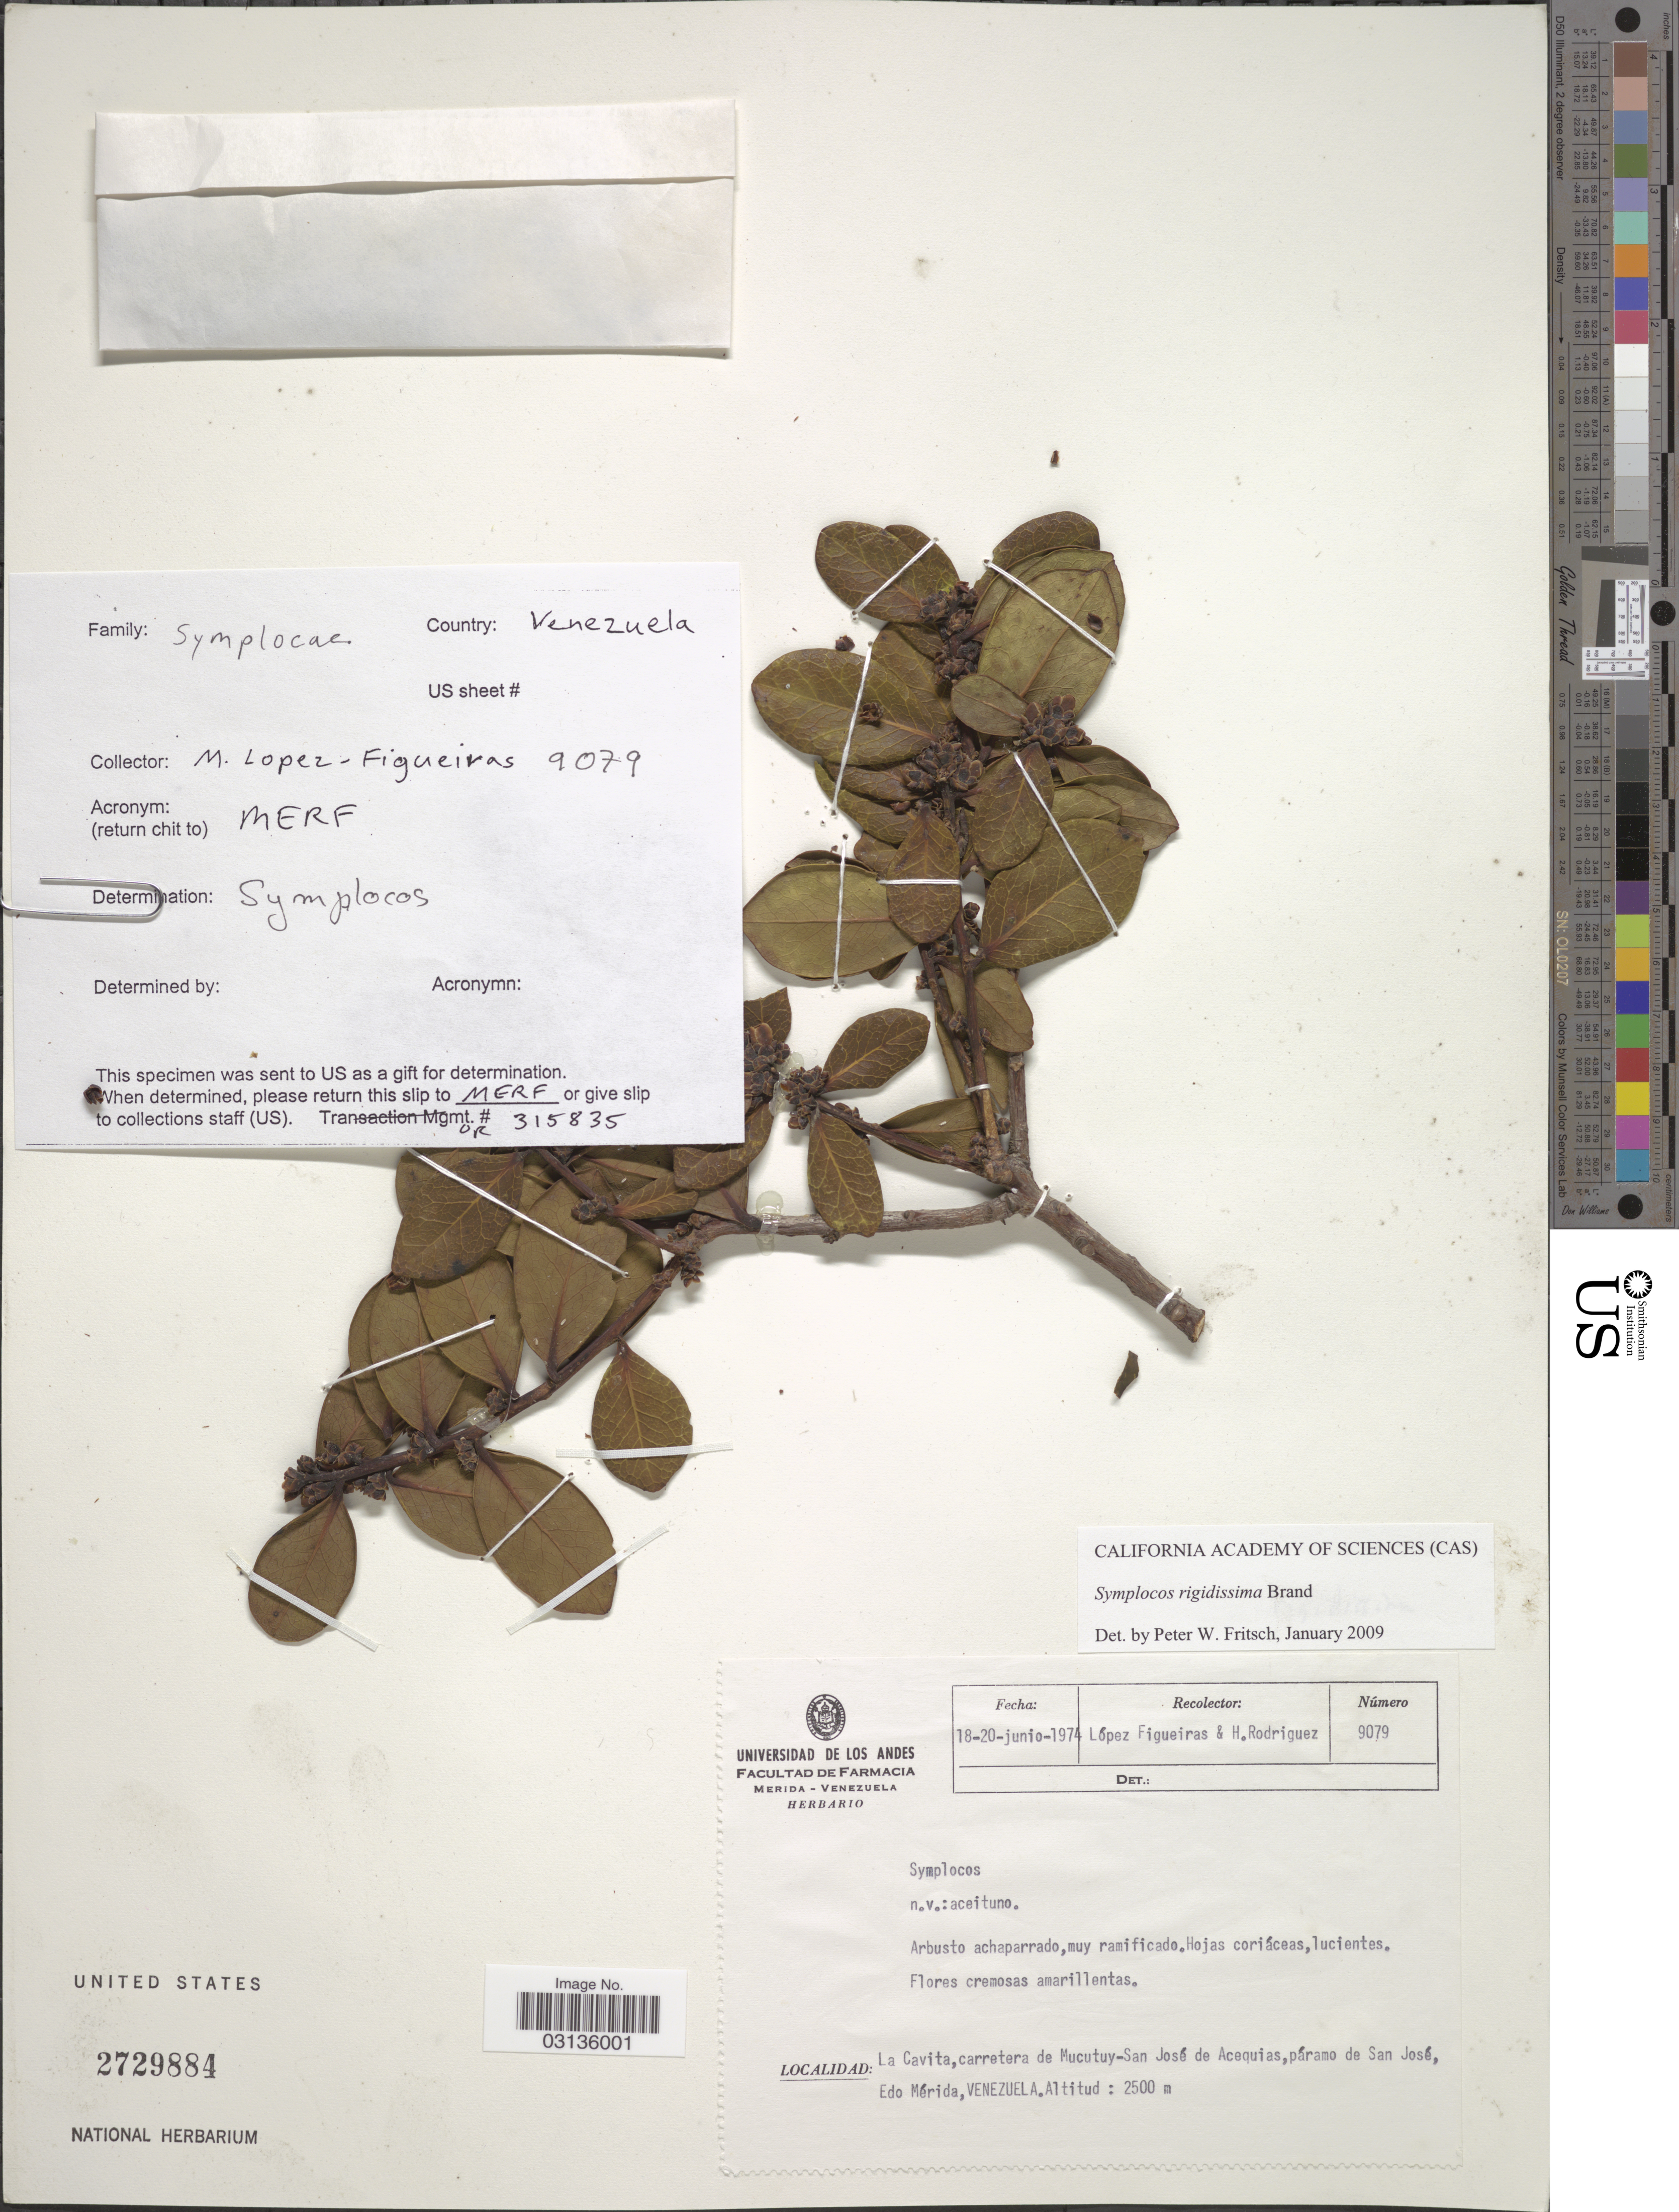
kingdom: Plantae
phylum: Tracheophyta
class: Magnoliopsida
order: Ericales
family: Symplocaceae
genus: Symplocos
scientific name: Symplocos rigidissima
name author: Brand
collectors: M. López Figueiras & H. Rodriguez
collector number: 9079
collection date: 1974-06-18/1974-06-20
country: Venezuela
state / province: Mérida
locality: La Cavita, carretera de Mucutuy-San José de Acequias, páramo de San José.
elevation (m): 2500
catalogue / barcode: US 2729884